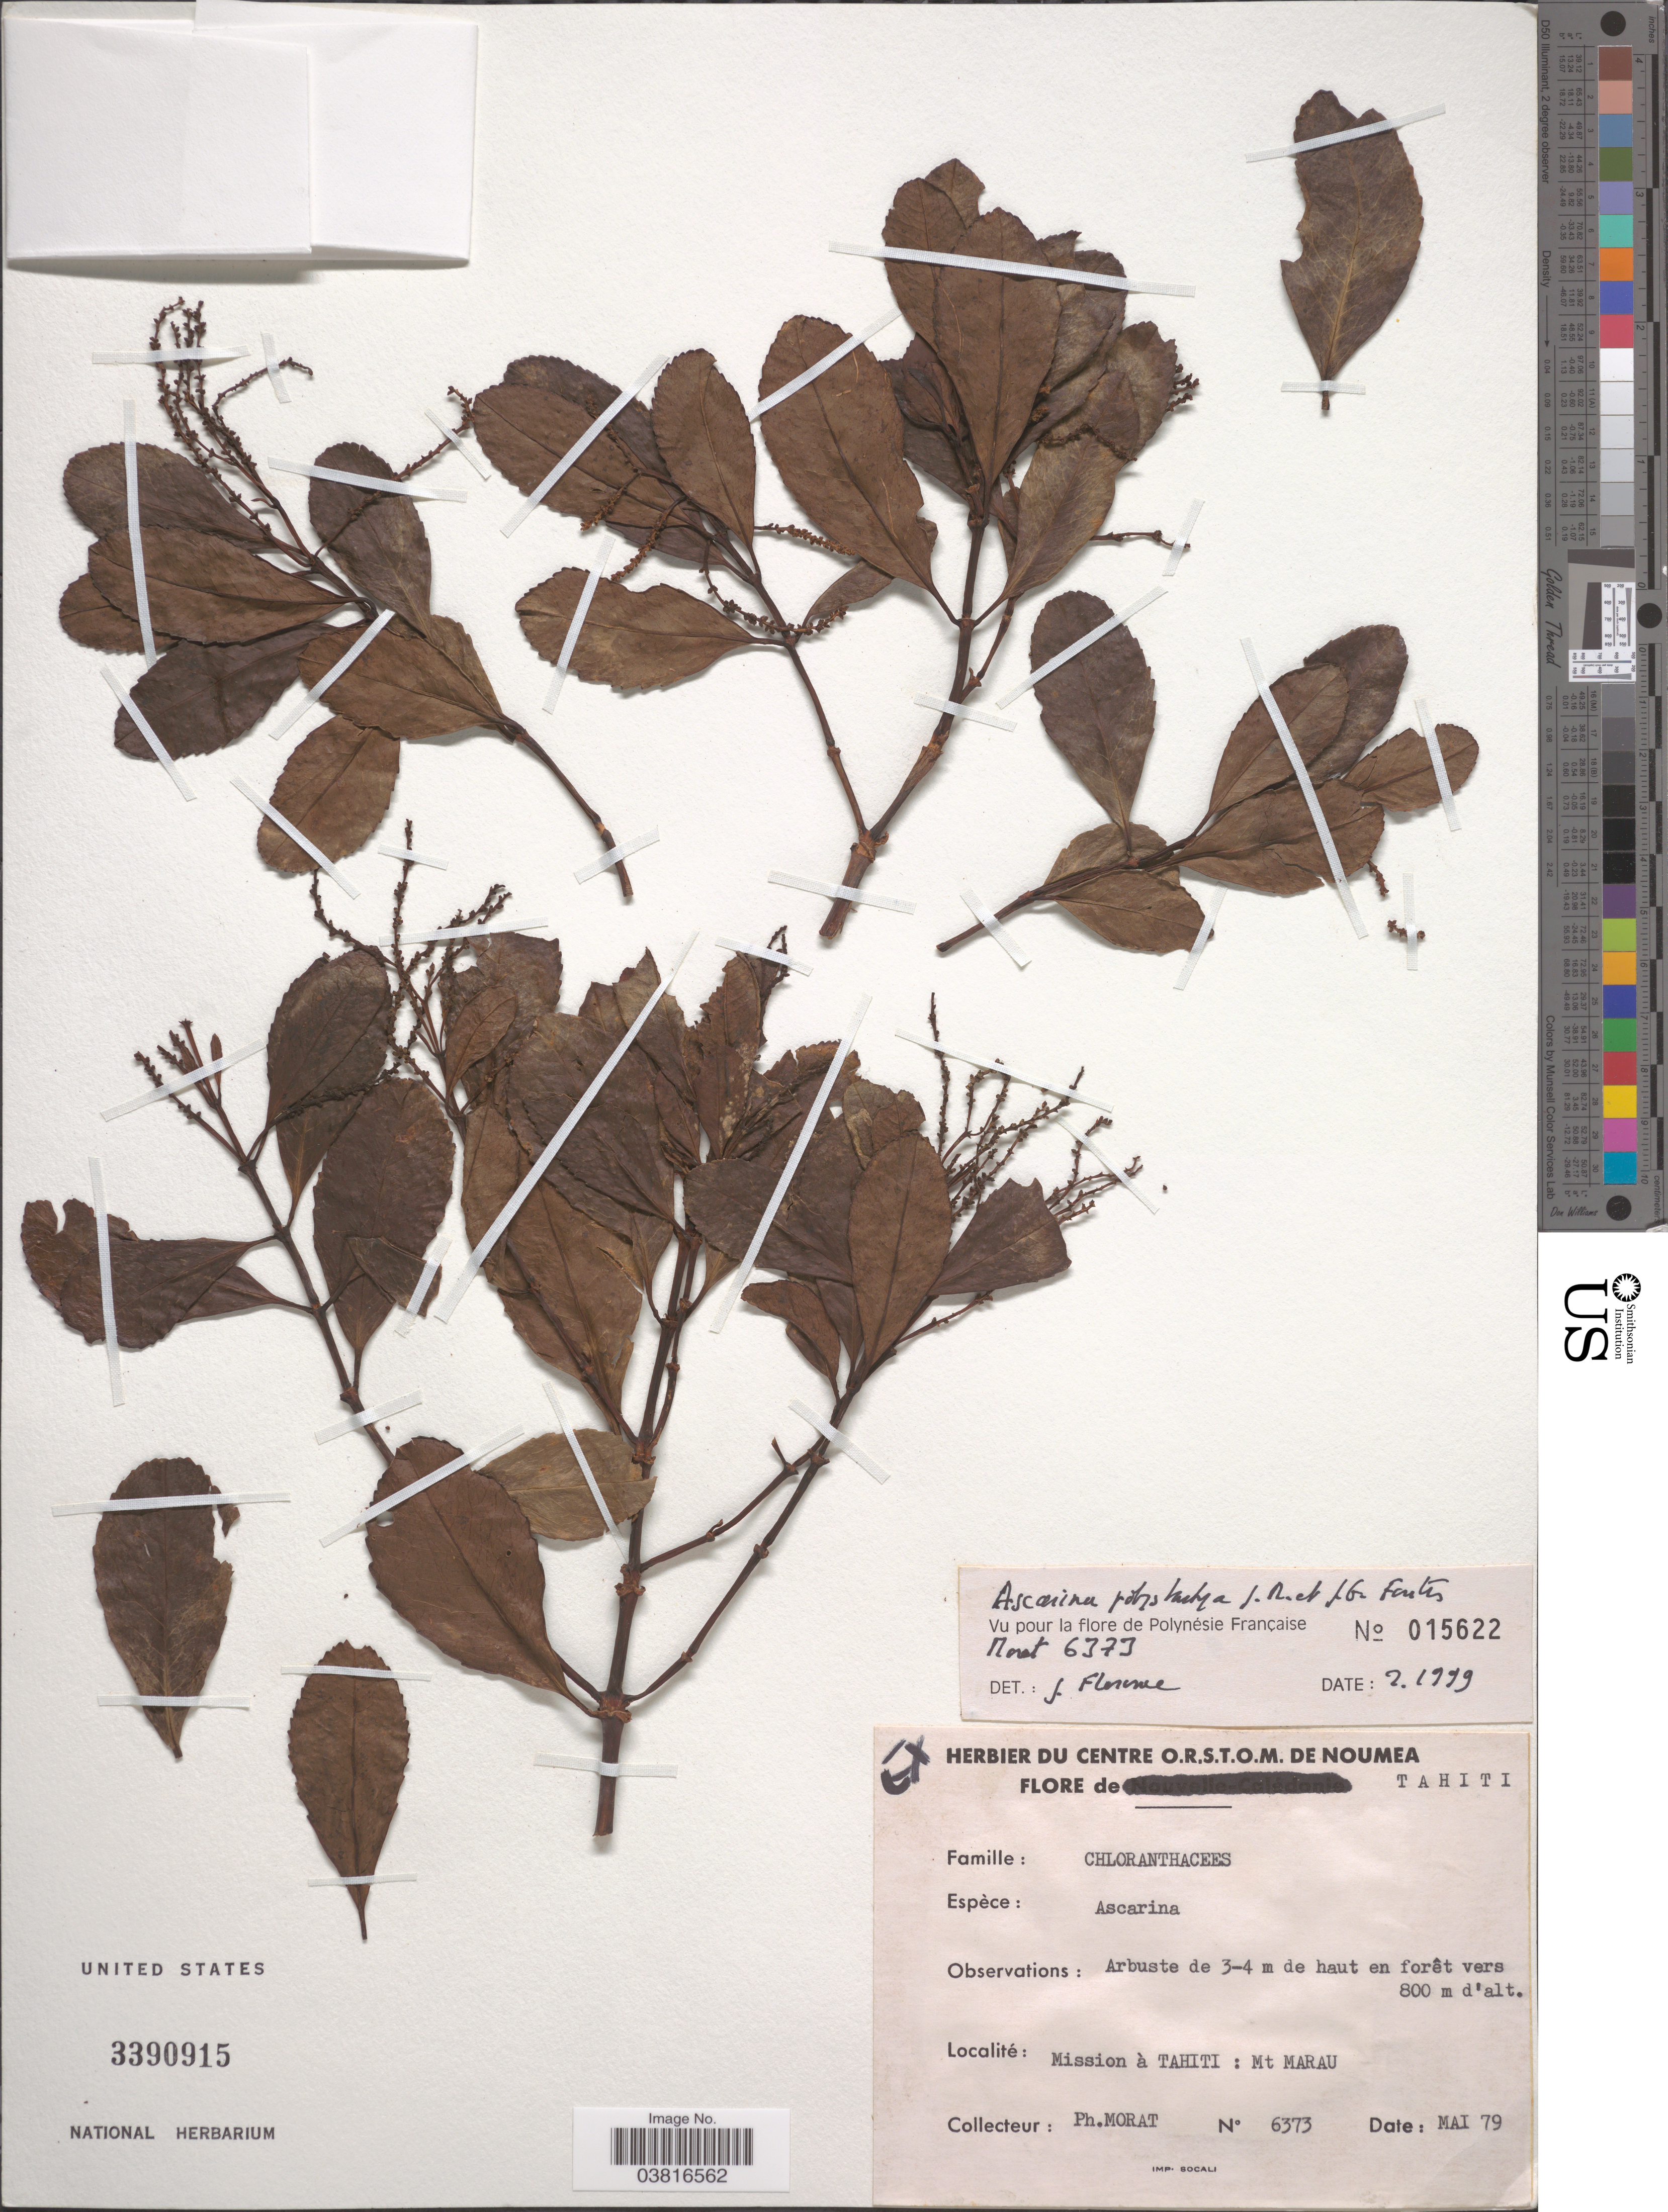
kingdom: Plantae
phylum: Tracheophyta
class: Magnoliopsida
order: Chloranthales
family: Chloranthaceae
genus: Ascarina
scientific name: Ascarina polystachya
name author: J.R. Forst. & G. Forst.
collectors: P. Morat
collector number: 6373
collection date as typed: Transcribed d/m/y: /5/79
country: French Polynesia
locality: Tahiti. Mission à Tahiti: Mt Marau.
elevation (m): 800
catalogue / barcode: US 3390915